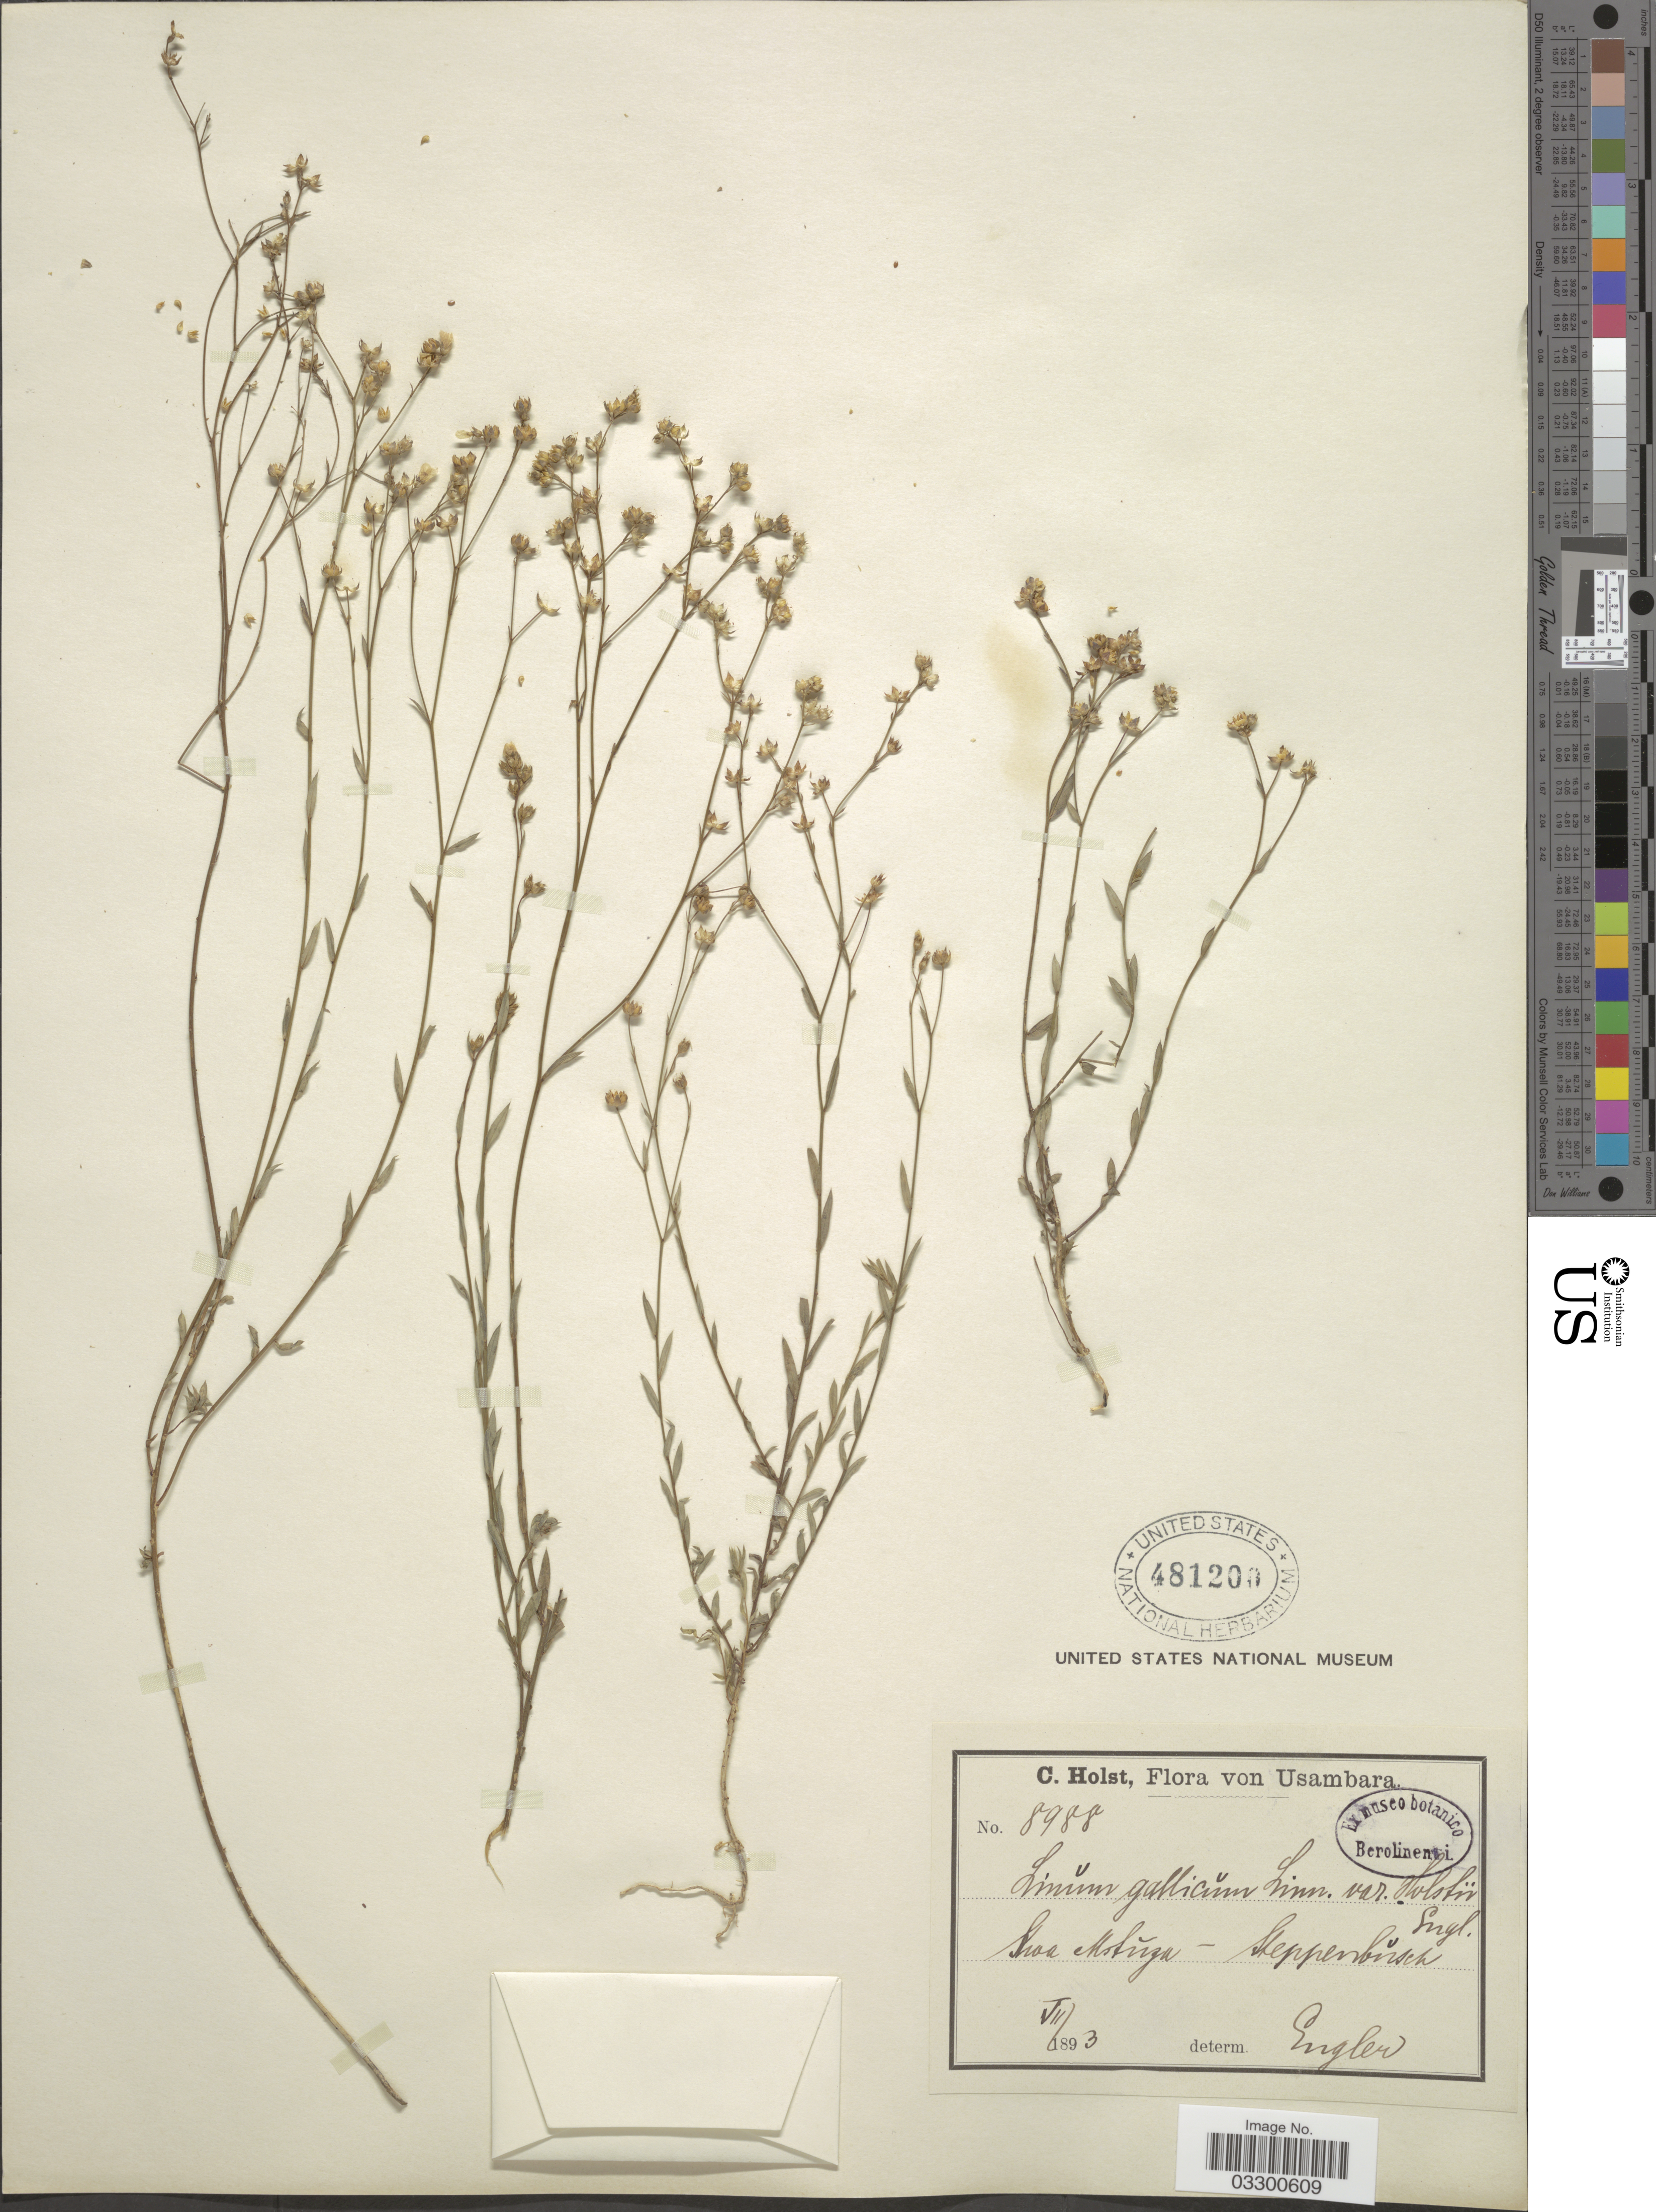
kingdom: Plantae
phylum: Tracheophyta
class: Magnoliopsida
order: Malpighiales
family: Linaceae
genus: Linum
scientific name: Linum gallicum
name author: L.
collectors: C. H. Holst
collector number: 8988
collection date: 1893-07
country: Tanzania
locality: Usambara. Kwa Mstúza.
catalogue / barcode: US 481200